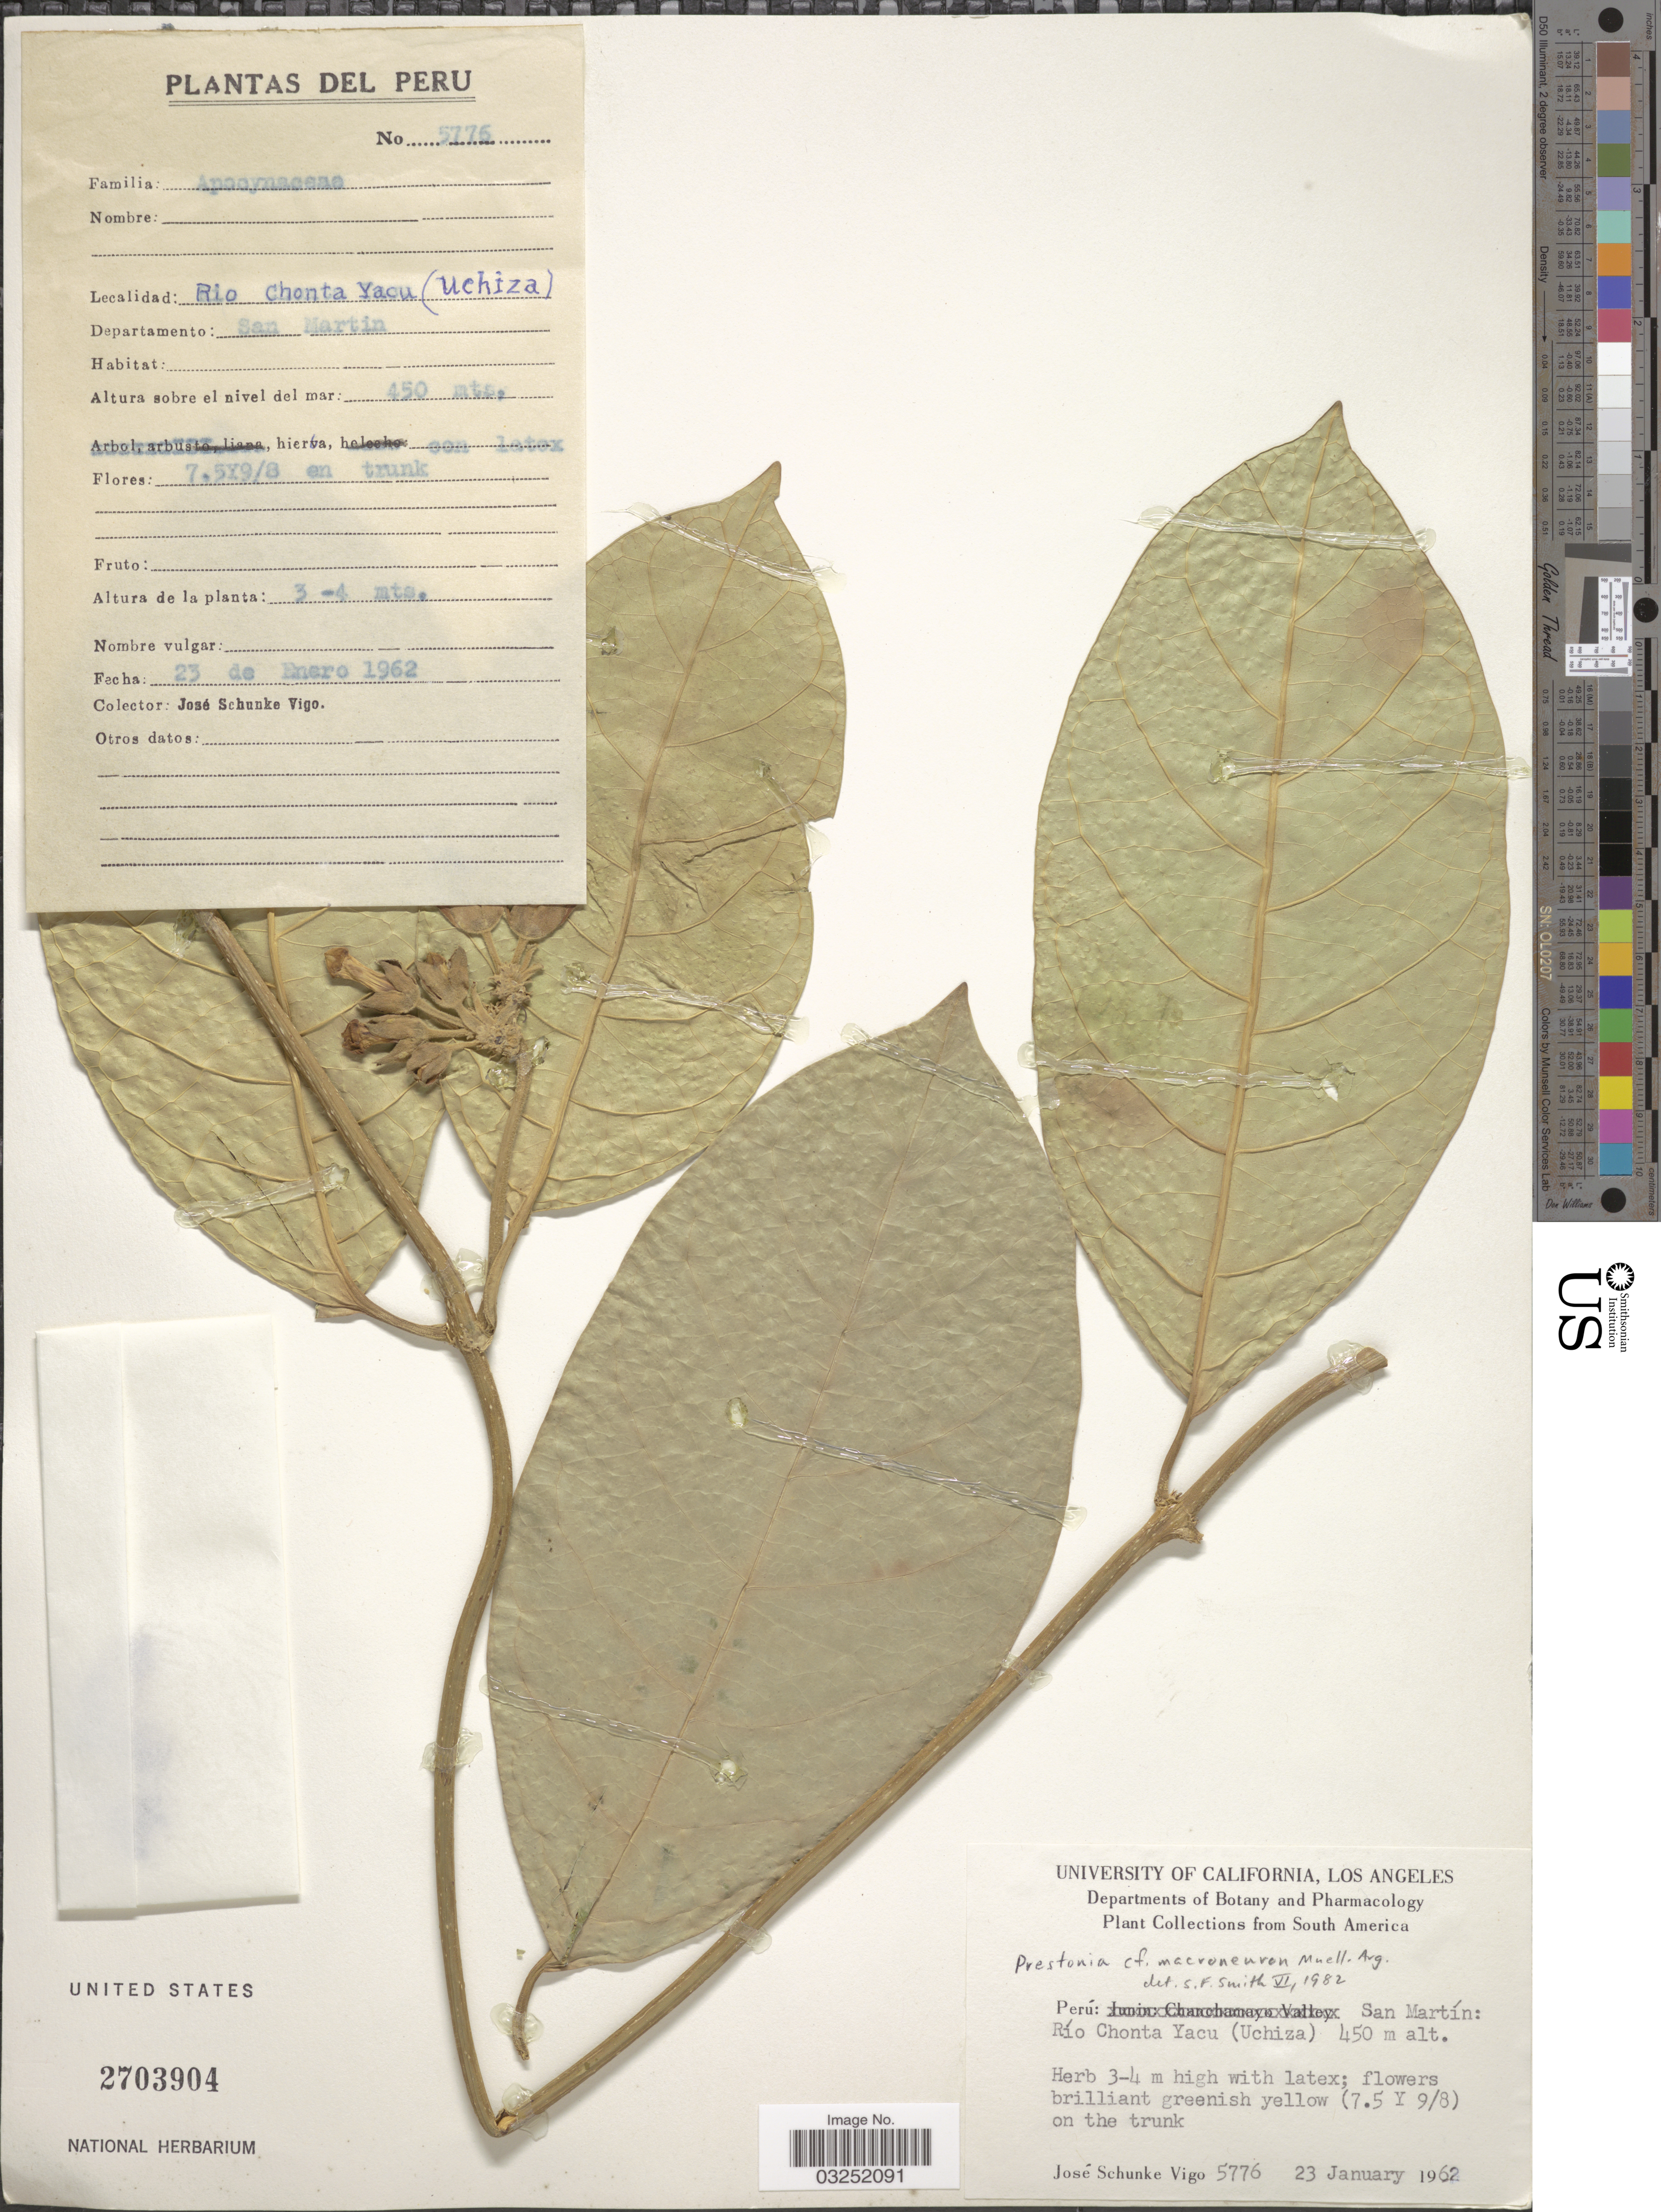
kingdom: Plantae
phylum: Tracheophyta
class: Magnoliopsida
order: Gentianales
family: Apocynaceae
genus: Prestonia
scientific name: Prestonia macroneura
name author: (Müll. Arg.) Woodson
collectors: J. Schunke Vigo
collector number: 5776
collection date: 1962-01-23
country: Peru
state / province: San Martín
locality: San Martín: Río Chonta Yacu (Uchiza).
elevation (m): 450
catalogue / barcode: US 2703904